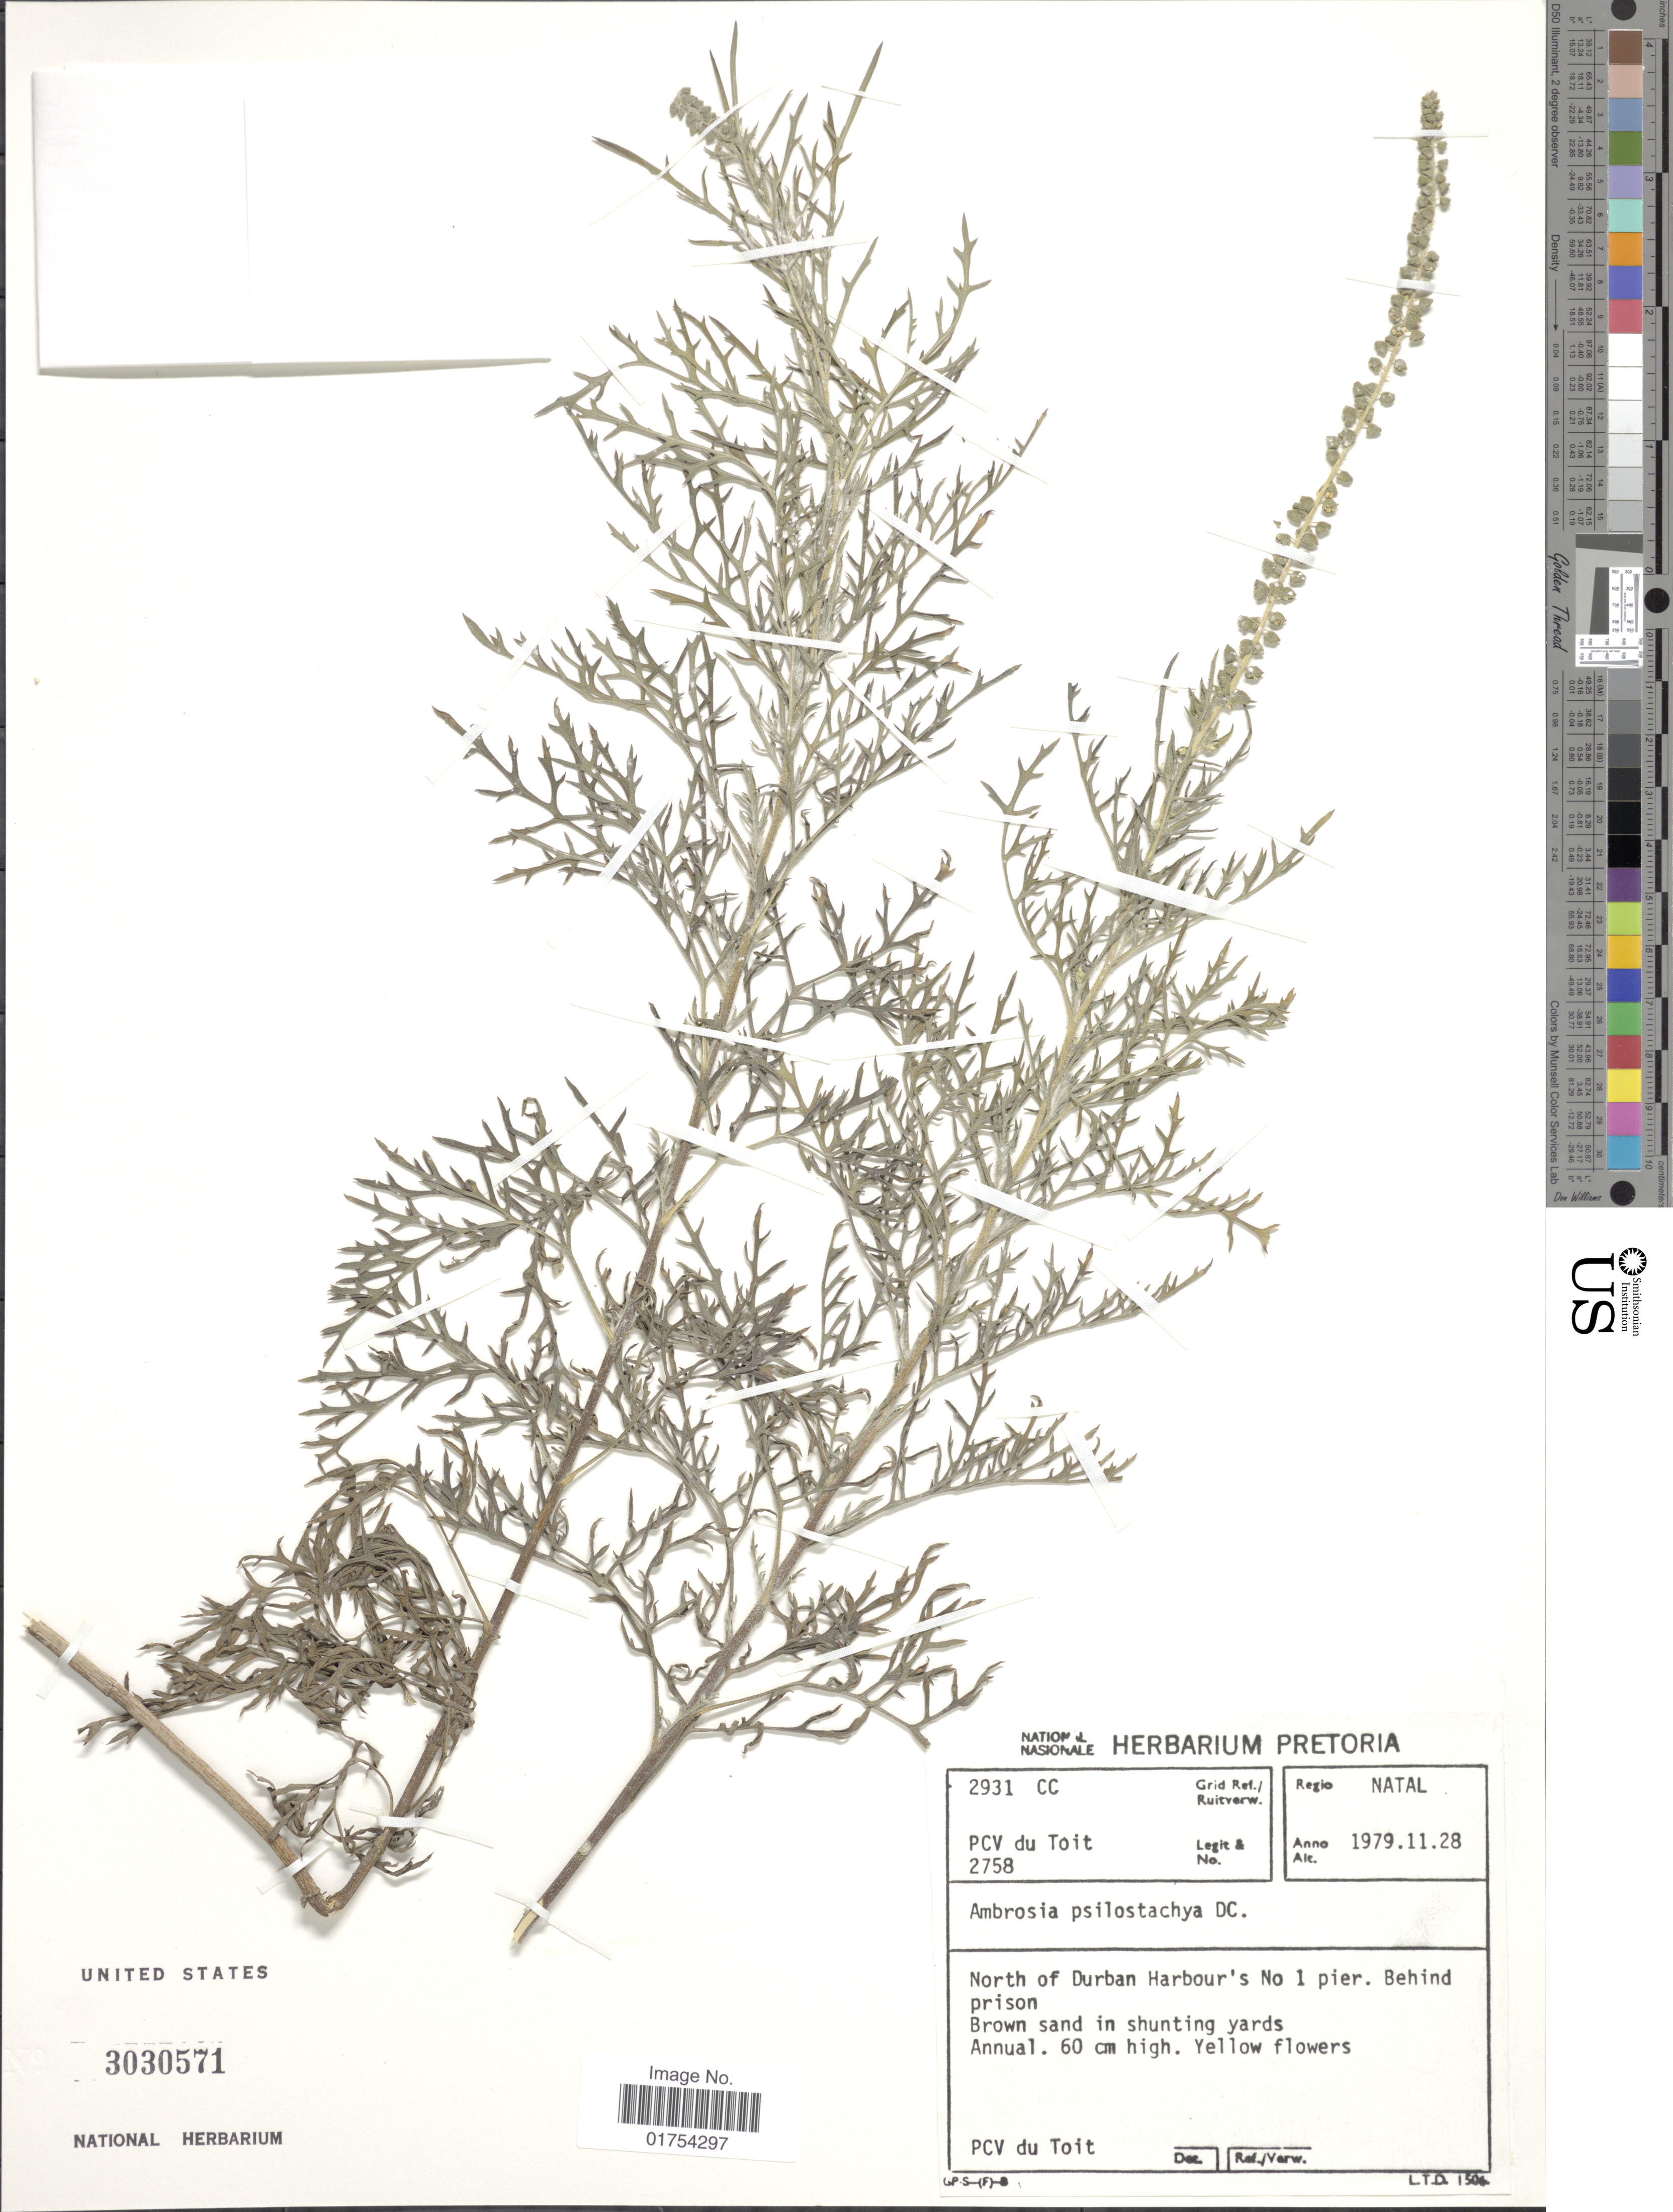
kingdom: Plantae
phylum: Tracheophyta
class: Magnoliopsida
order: Asterales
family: Asteraceae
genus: Ambrosia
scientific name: Ambrosia psilostachya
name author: DC.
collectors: P. Du Toit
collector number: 2758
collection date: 1979-11-28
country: South Africa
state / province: KwaZulu-Natal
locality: North of Durban Harbour's No 1 pier. Behind Prison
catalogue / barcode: US 3030571